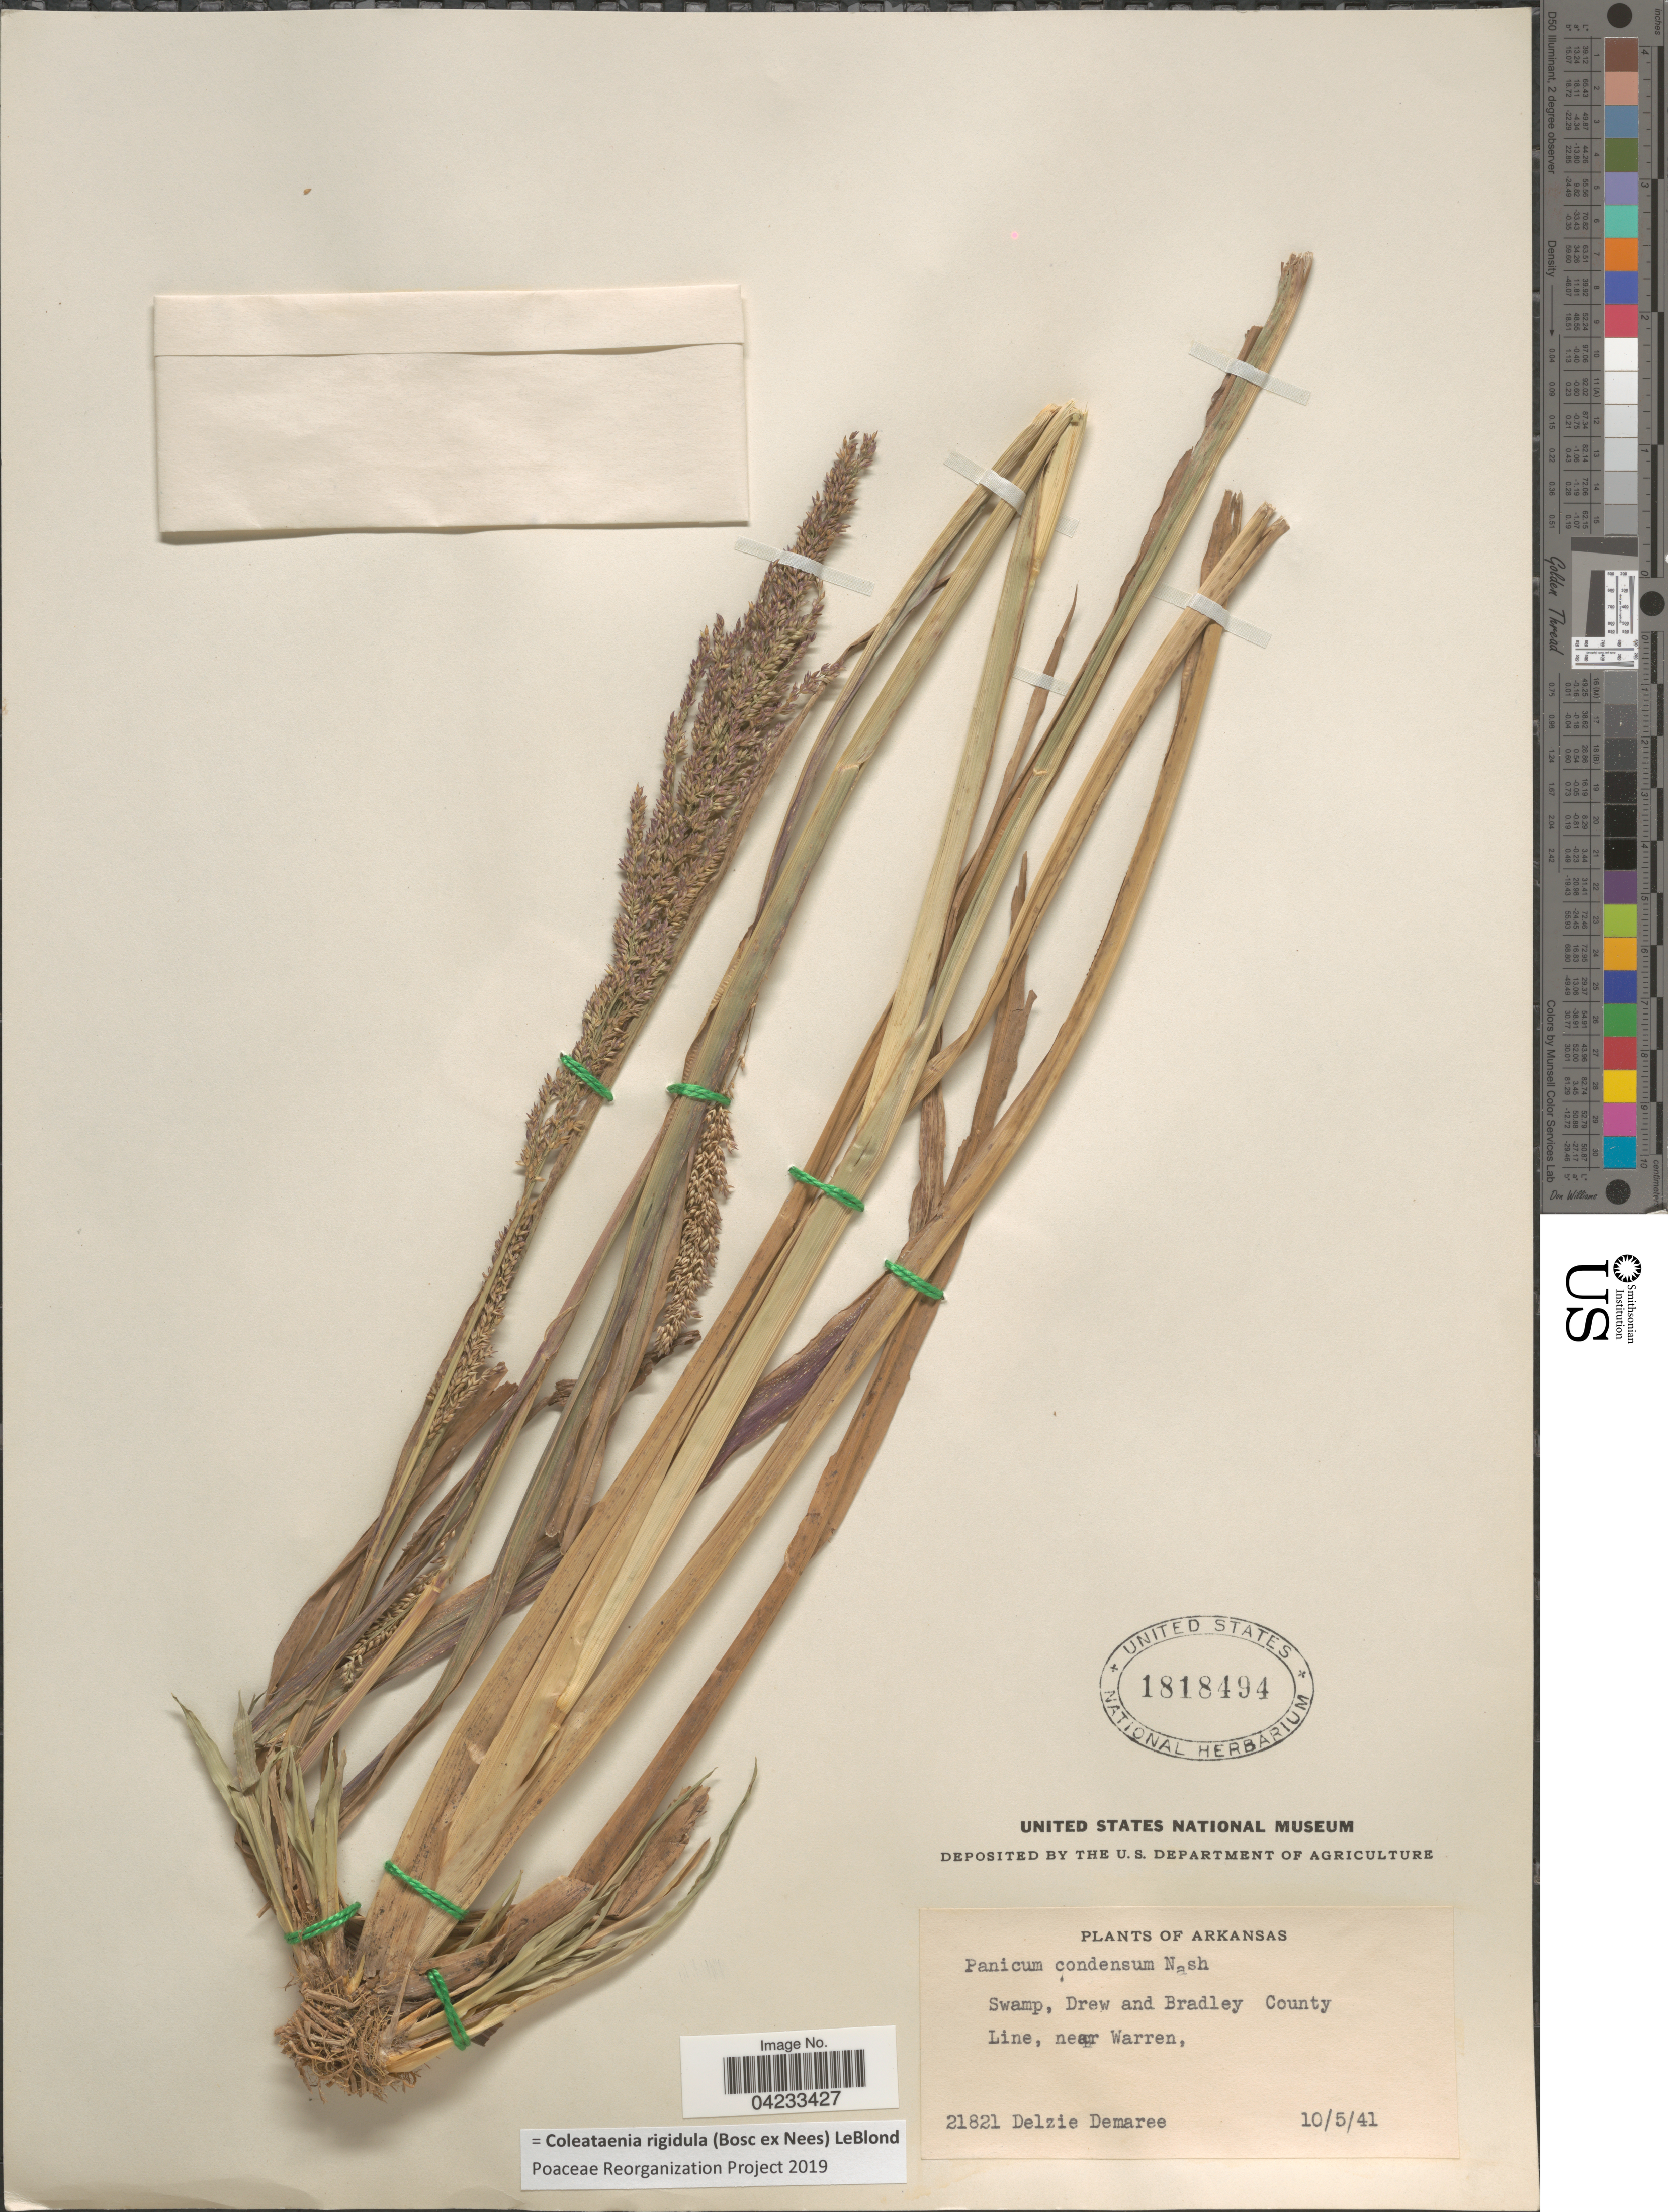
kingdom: Plantae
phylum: Tracheophyta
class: Liliopsida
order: Poales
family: Poaceae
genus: Coleataenia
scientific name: Coleataenia rigidula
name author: (Bosc ex Nees) LeBlond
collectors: D. Demaree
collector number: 21821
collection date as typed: Transcribed d/m/y: 5/10/41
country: United States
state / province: Arkansas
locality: Swamp, Drew and Bradley County. Line, near Warren.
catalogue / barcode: US 1818494